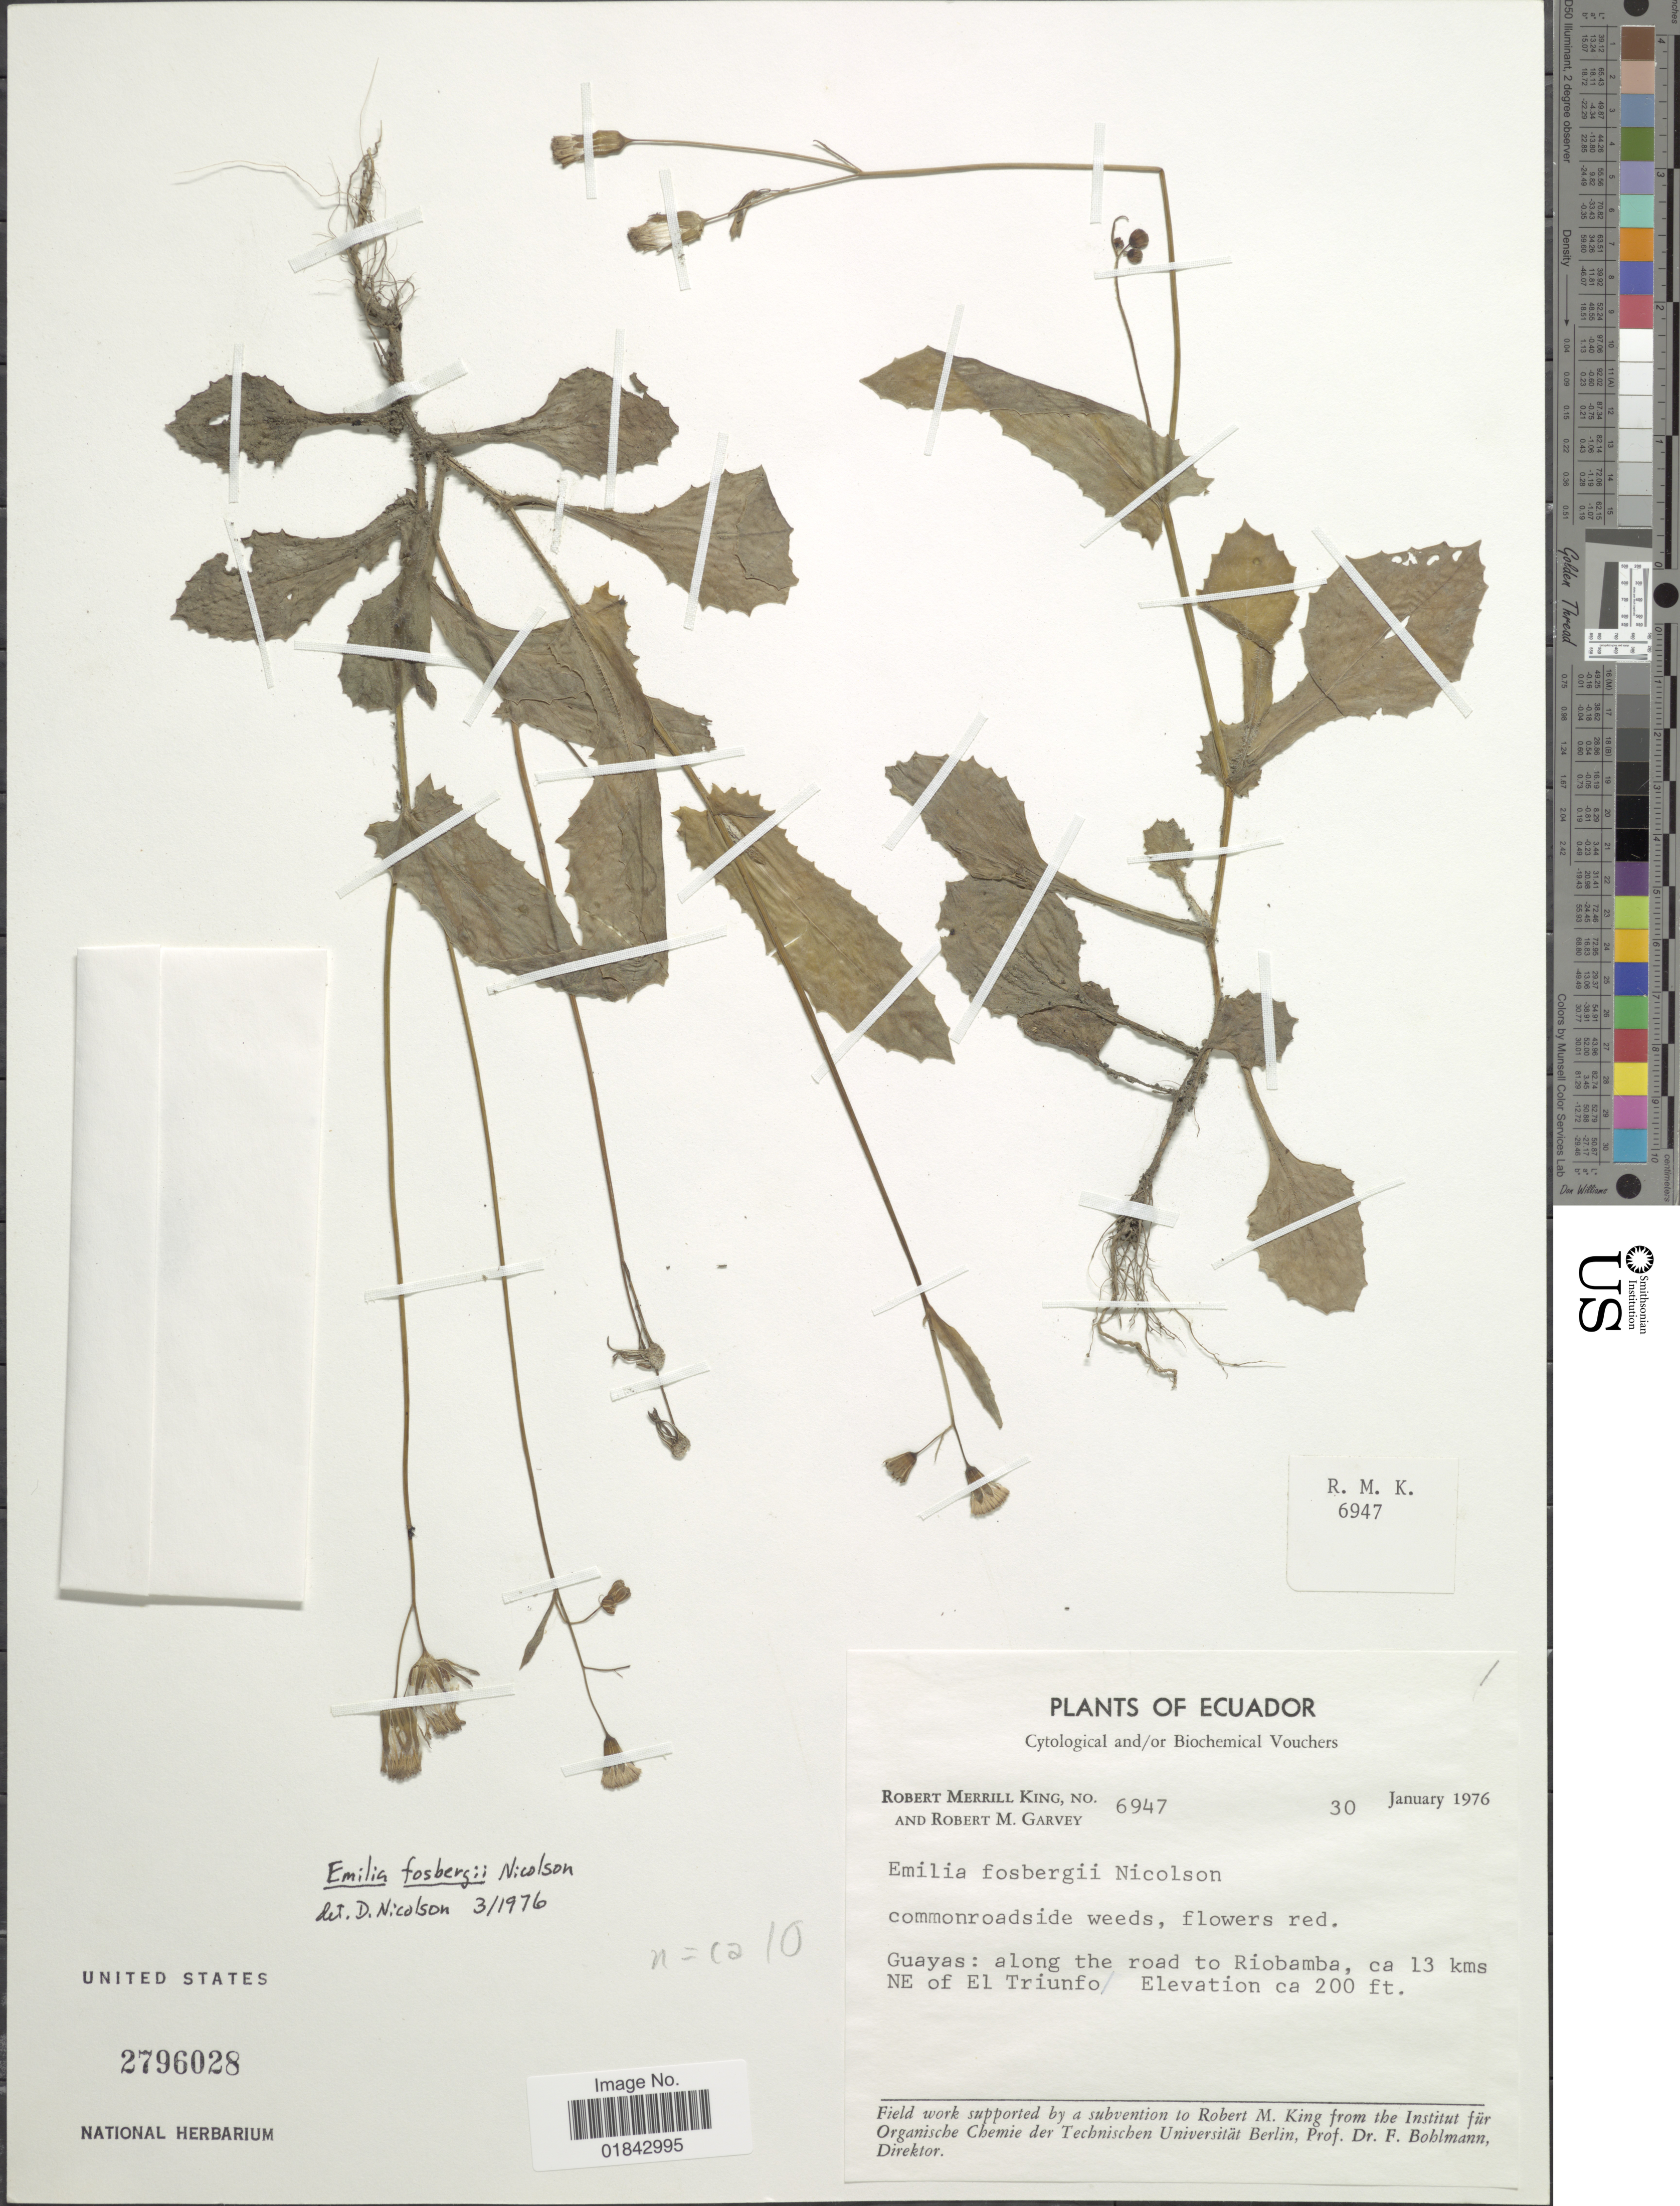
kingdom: Plantae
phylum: Tracheophyta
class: Magnoliopsida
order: Asterales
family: Asteraceae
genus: Emilia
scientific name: Emilia fosbergii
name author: Nicolson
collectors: R. M. King & R. Garvey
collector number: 6947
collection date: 1976-01-30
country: Ecuador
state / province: Guayas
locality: Along the road to Riobamba, ca 13 km NE of El Triunfo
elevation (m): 61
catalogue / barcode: US 2796028